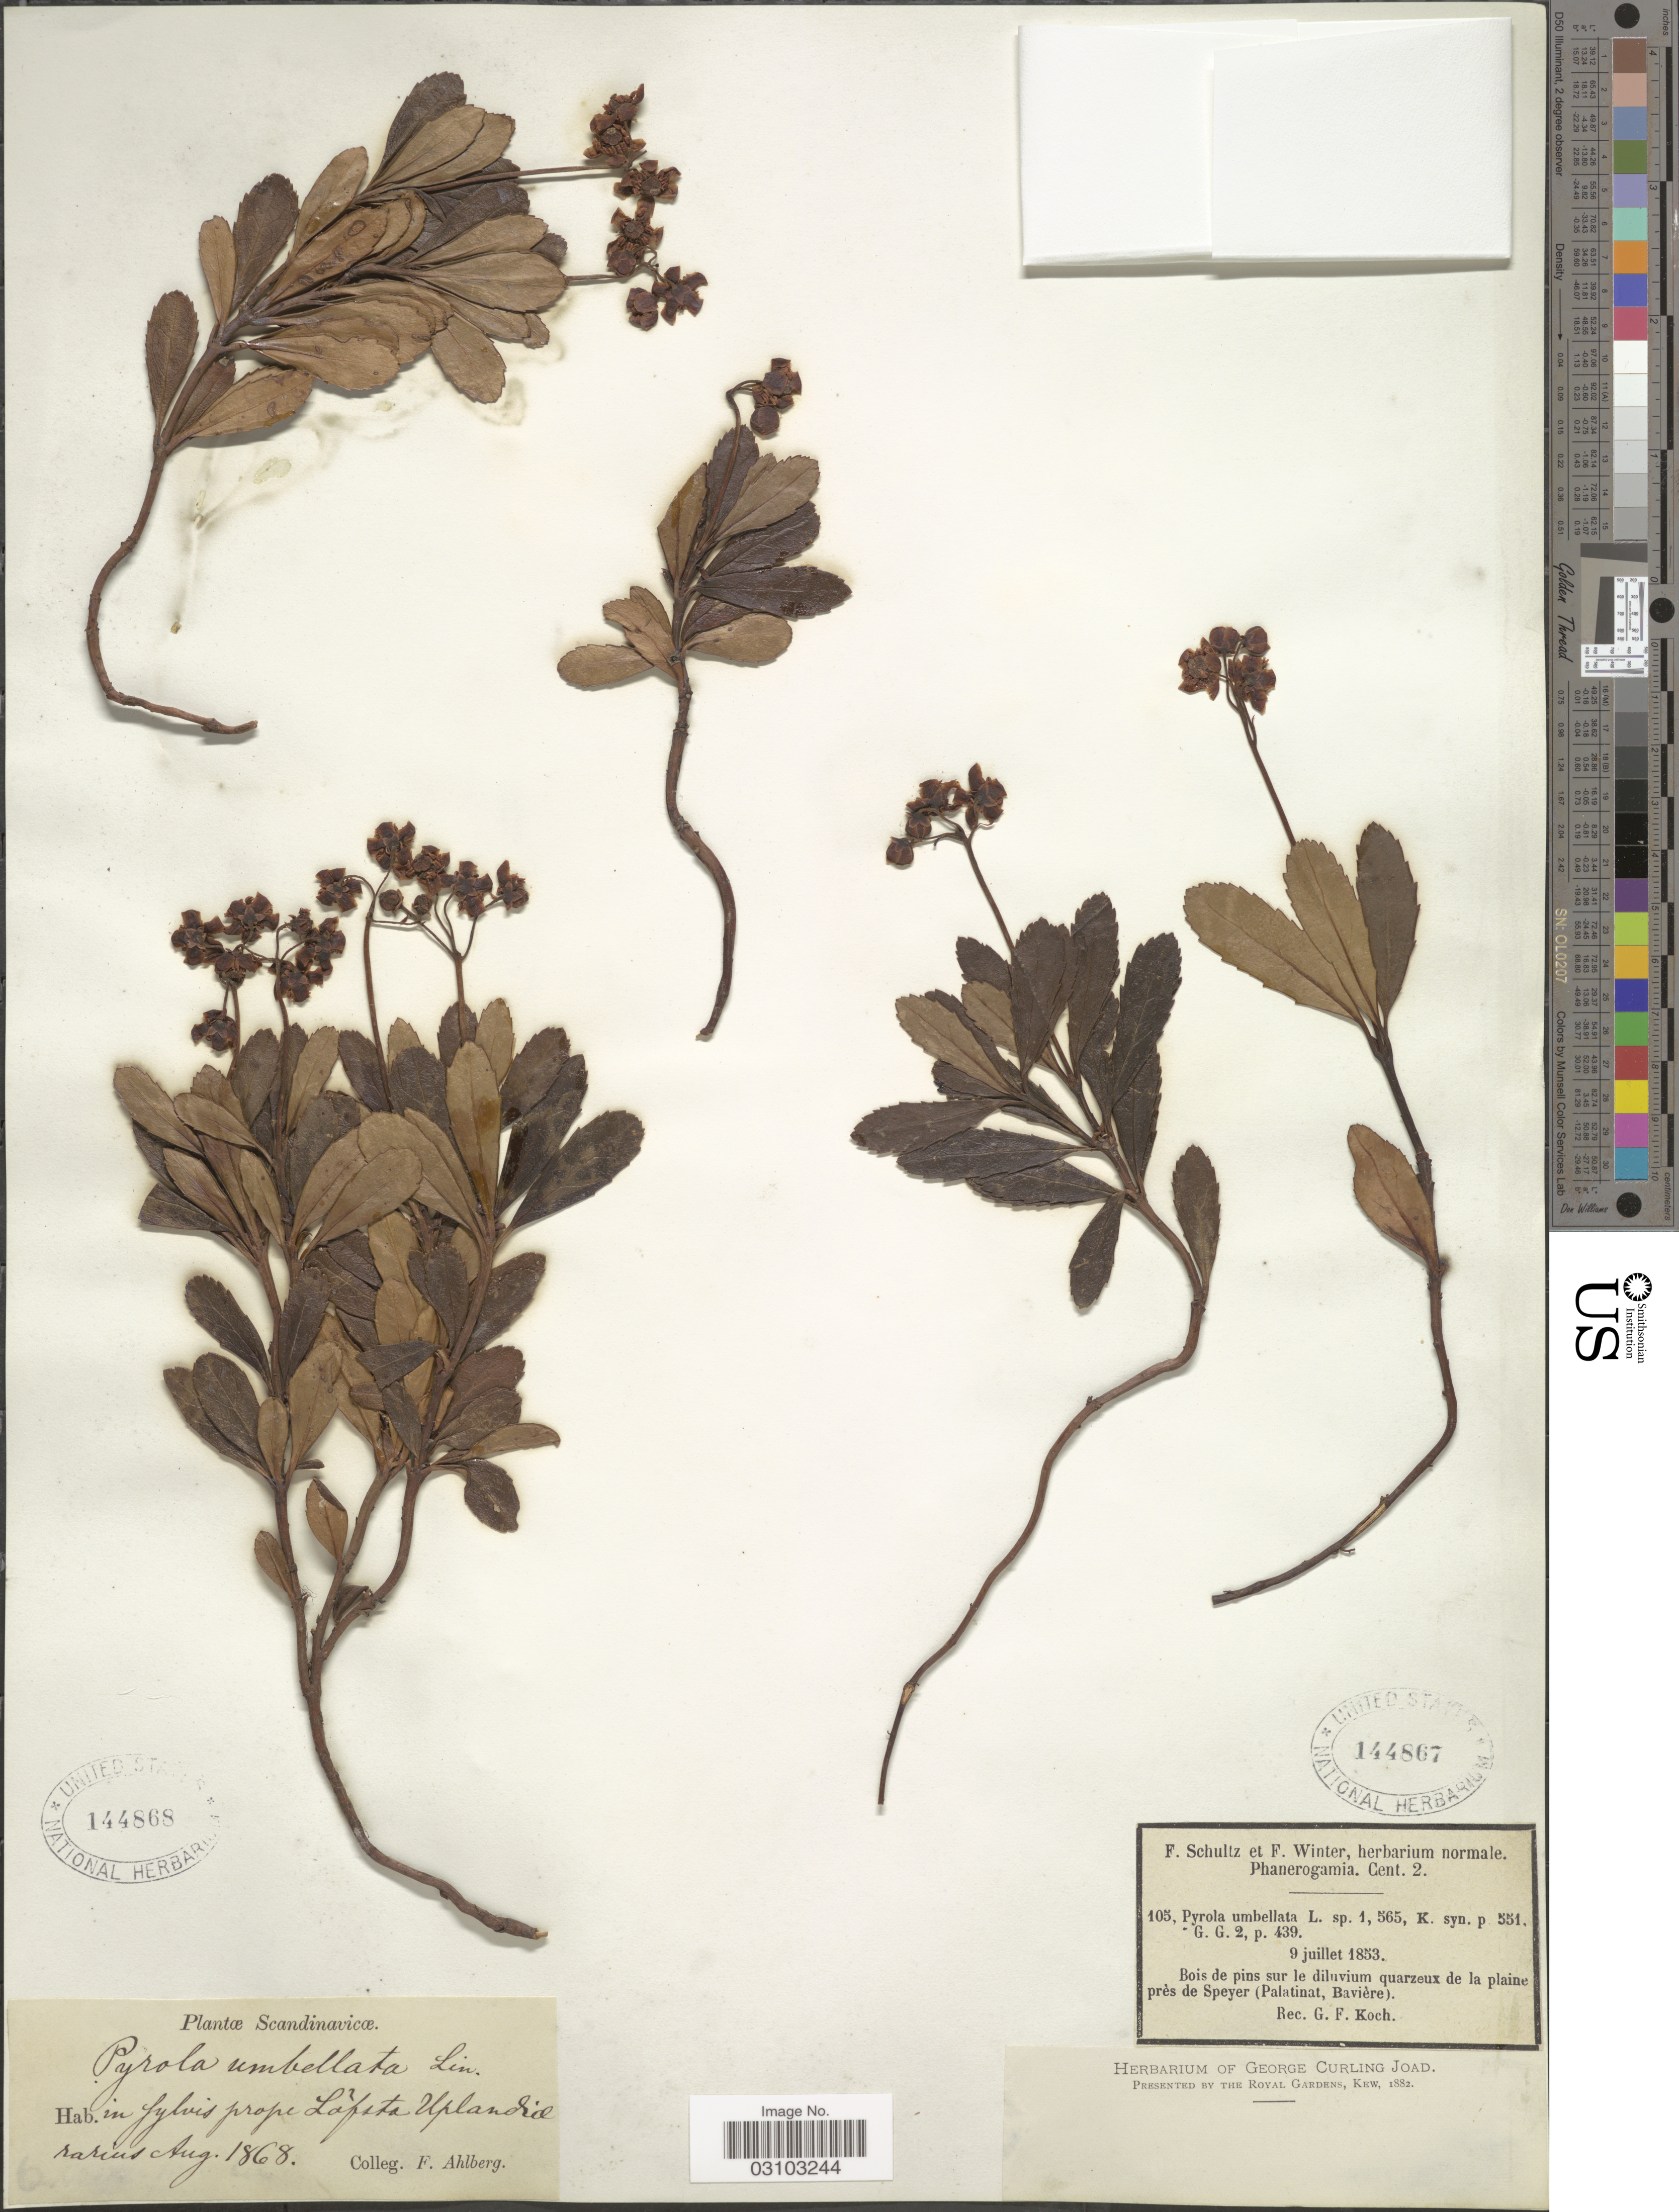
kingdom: Plantae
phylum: Tracheophyta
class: Magnoliopsida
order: Ericales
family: Ericaceae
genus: Chimaphila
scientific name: Chimaphila umbellata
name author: (L.) W.P.C. Barton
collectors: G. Koch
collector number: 105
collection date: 1853-07-09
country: Germany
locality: Bois de pins sur le diluvium quarzeux de la plaine près de Speyer (Palatinat, Bavière).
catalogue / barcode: US 144867-2